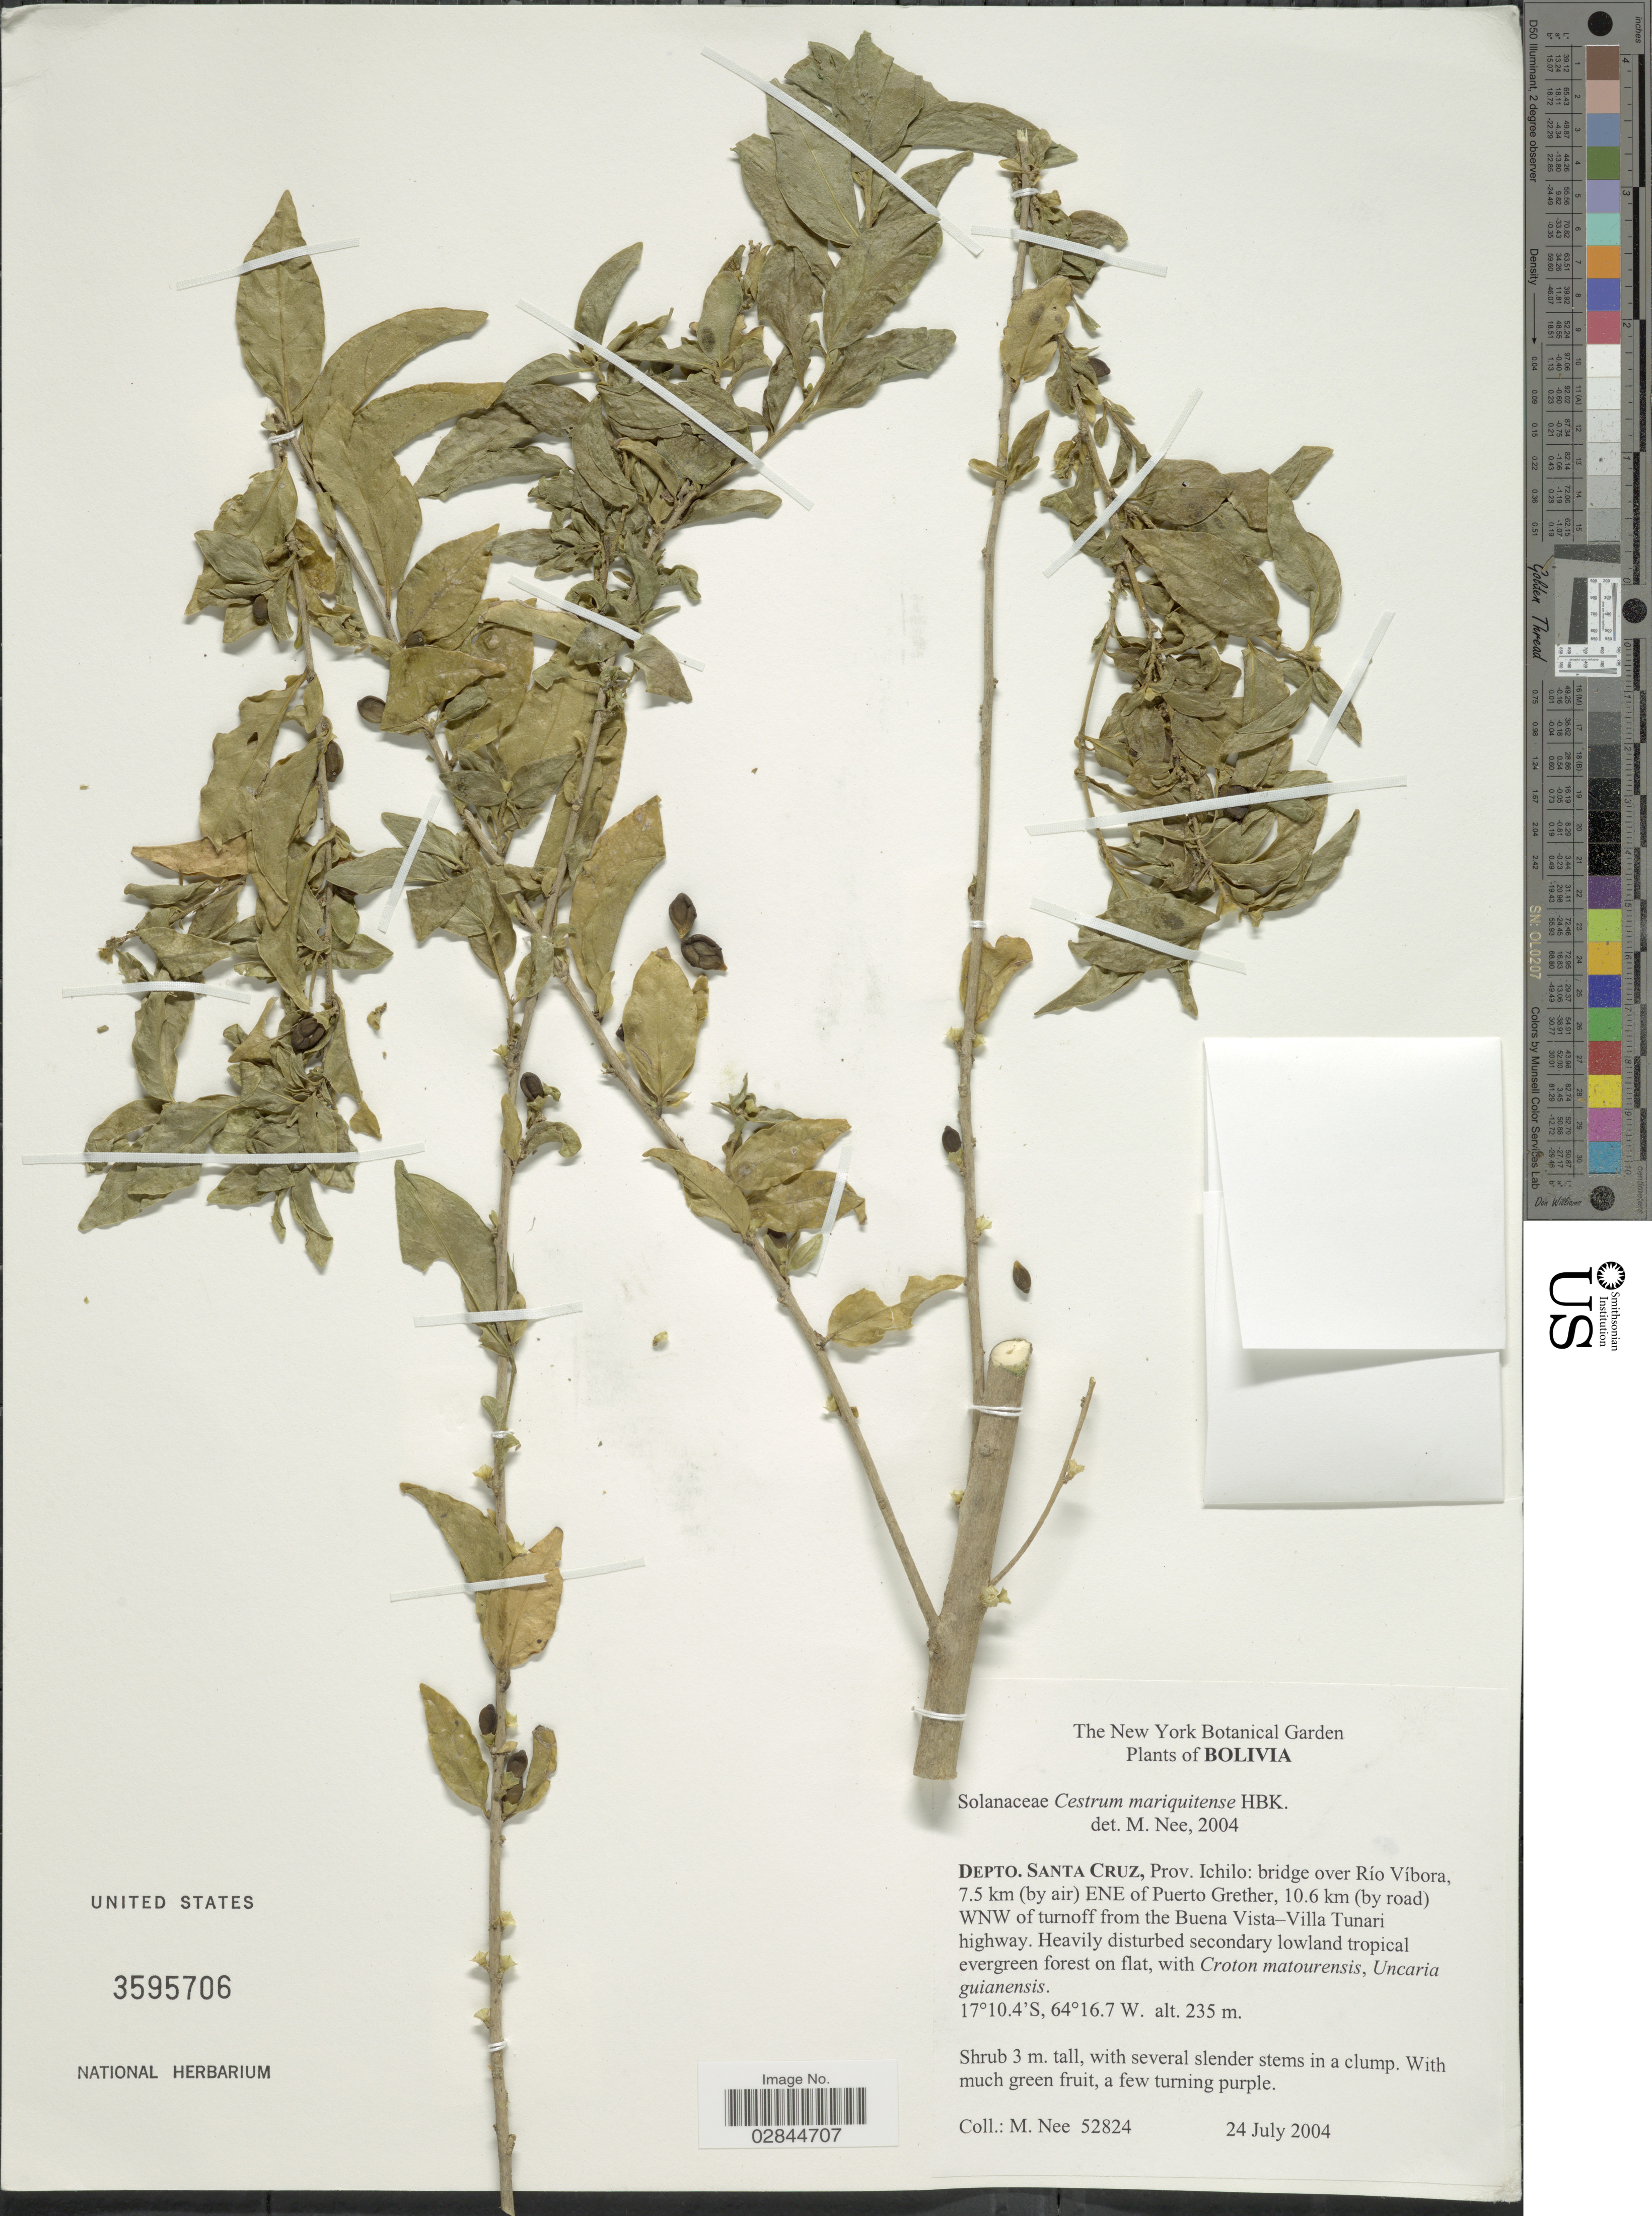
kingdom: Plantae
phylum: Tracheophyta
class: Magnoliopsida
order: Solanales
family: Solanaceae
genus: Cestrum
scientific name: Cestrum mariquitense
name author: Kunth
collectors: M. Nee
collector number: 52824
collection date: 2004-07-24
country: Bolivia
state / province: Santa Cruz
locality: Depto. Santa Cruz, Prov. Ichilo: bridge over Río Víbora, 7.5 km (by air) ENE of Puerto Grether, 10.6 km (by road) WNW of turnoff from the Buena Vista - Villa Tunari highway.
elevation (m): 235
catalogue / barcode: US 3595706